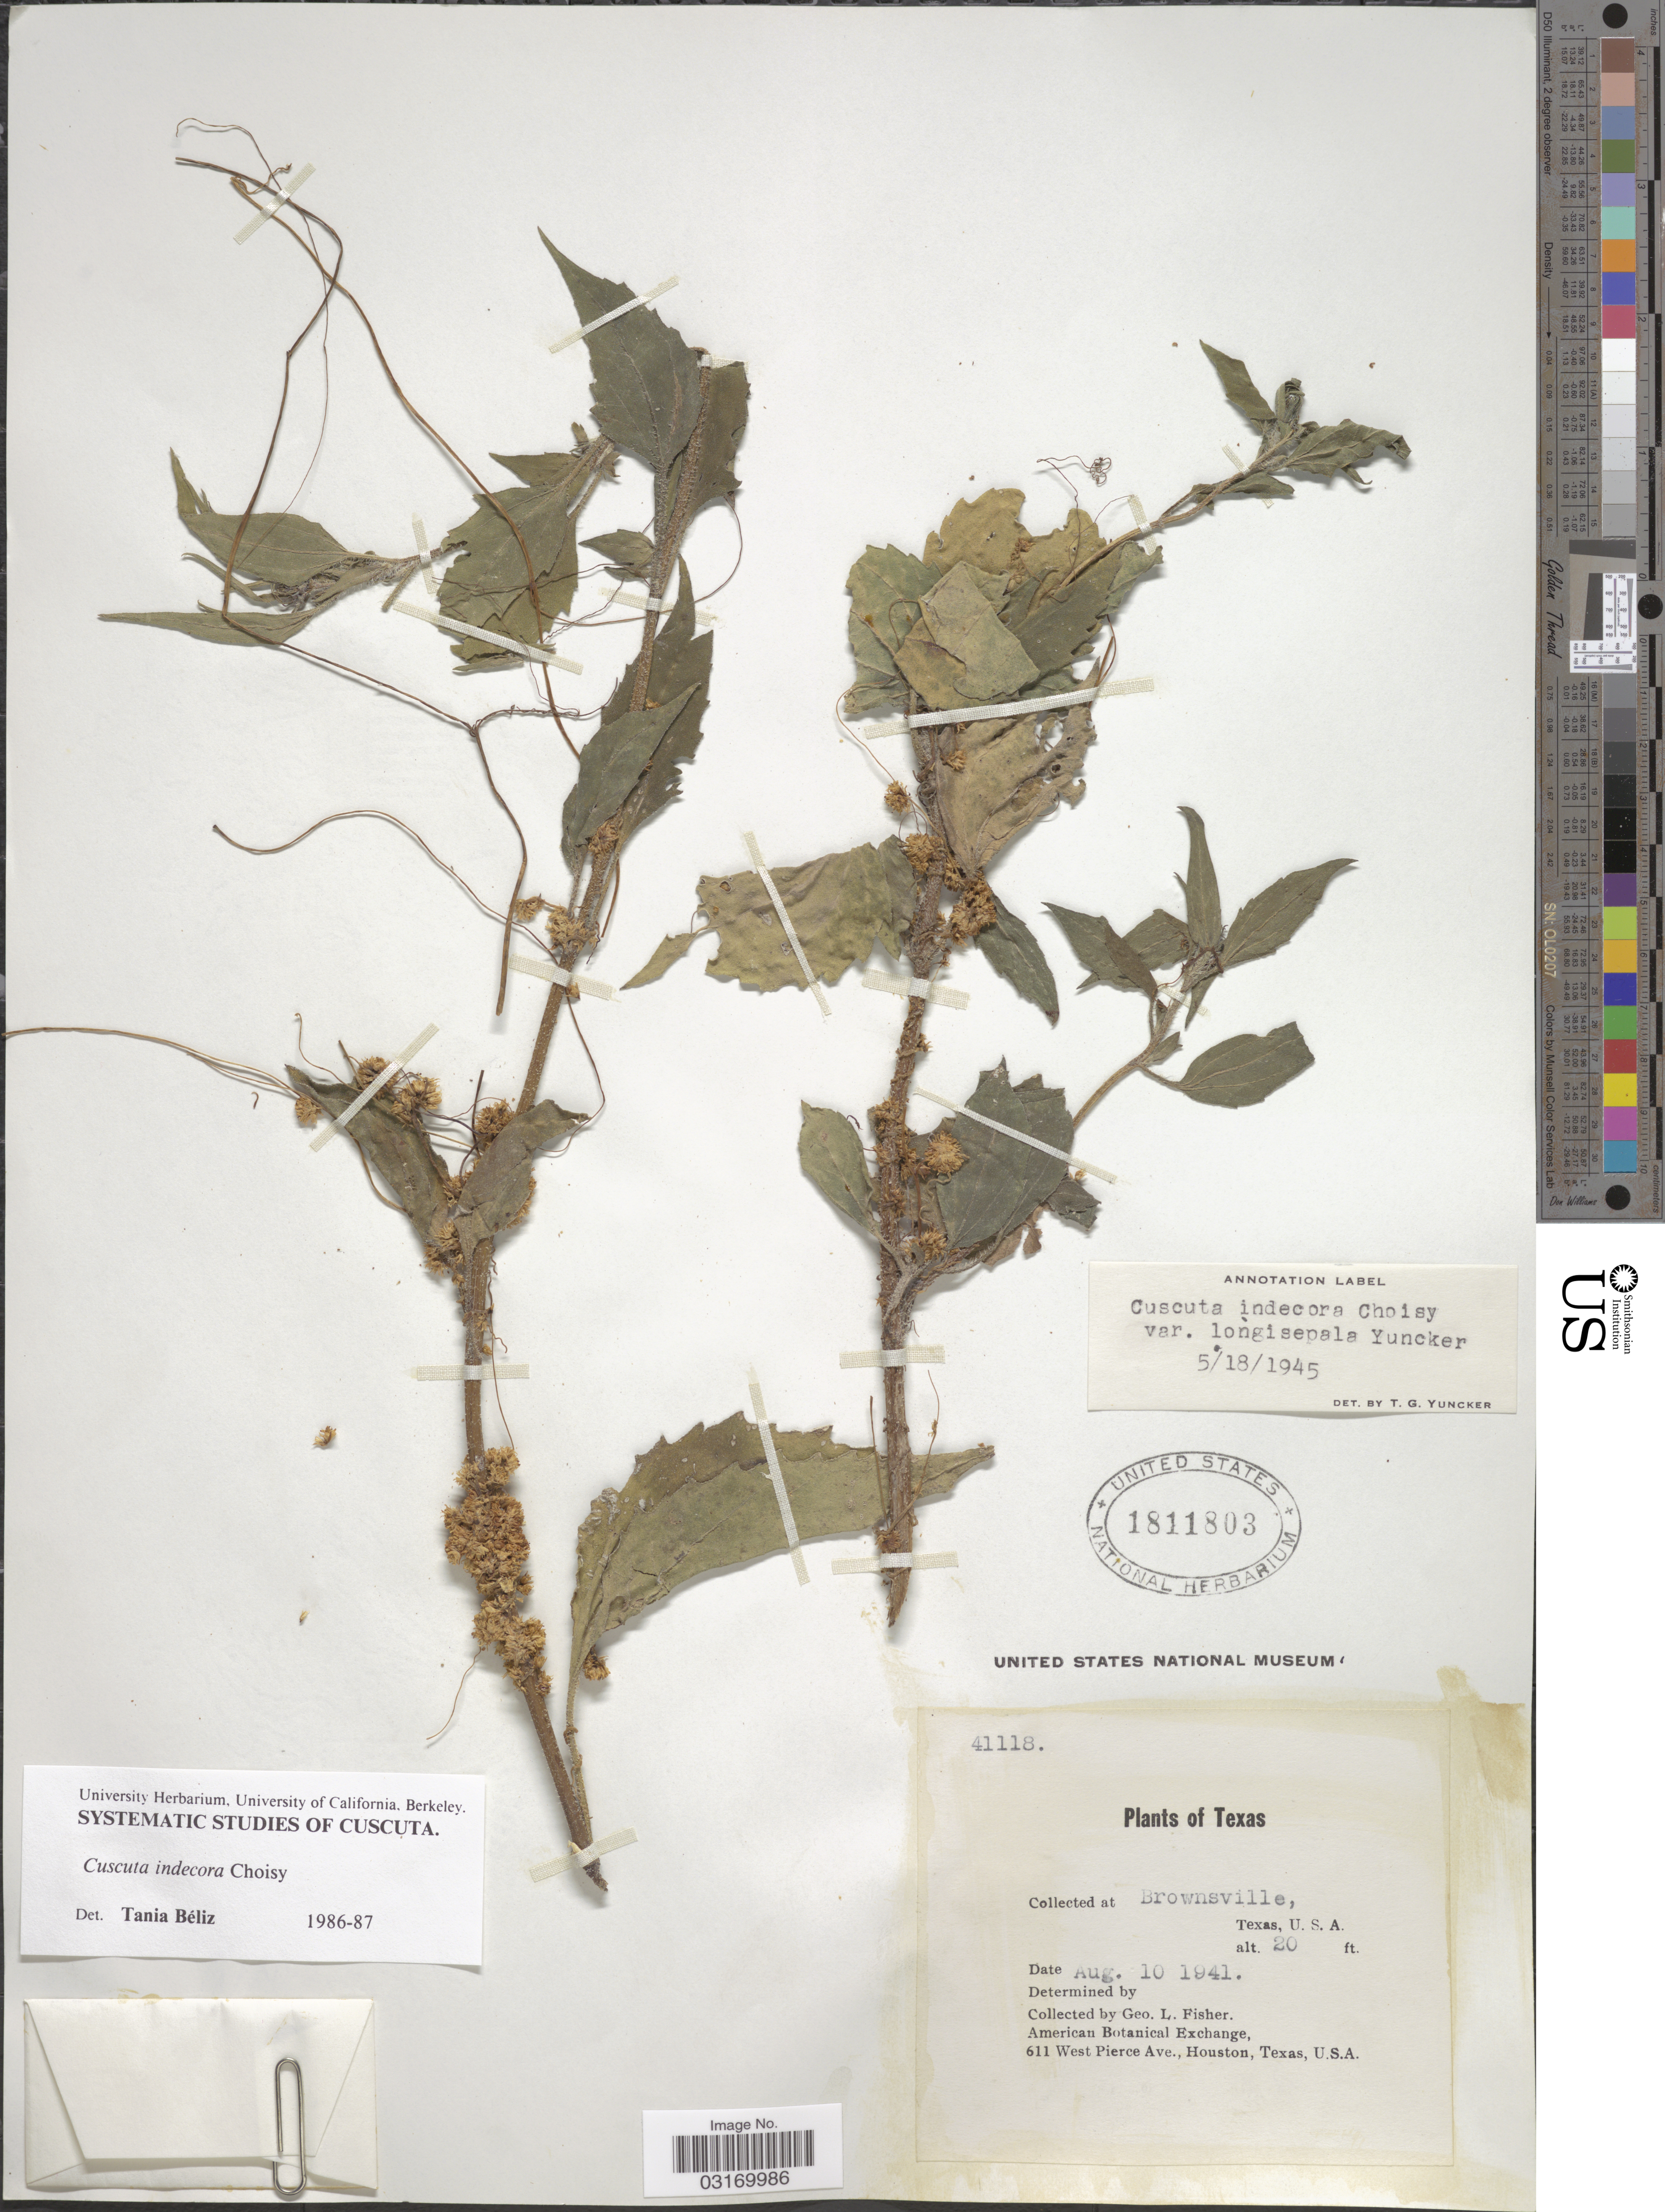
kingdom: Plantae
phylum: Tracheophyta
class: Magnoliopsida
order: Solanales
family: Convolvulaceae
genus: Cuscuta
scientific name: Cuscuta indecora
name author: Choisy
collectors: G. L. Fisher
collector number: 41118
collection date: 1941-08-10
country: United States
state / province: Texas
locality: Brownsville, U.S.A.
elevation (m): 6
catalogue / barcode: US 1811803